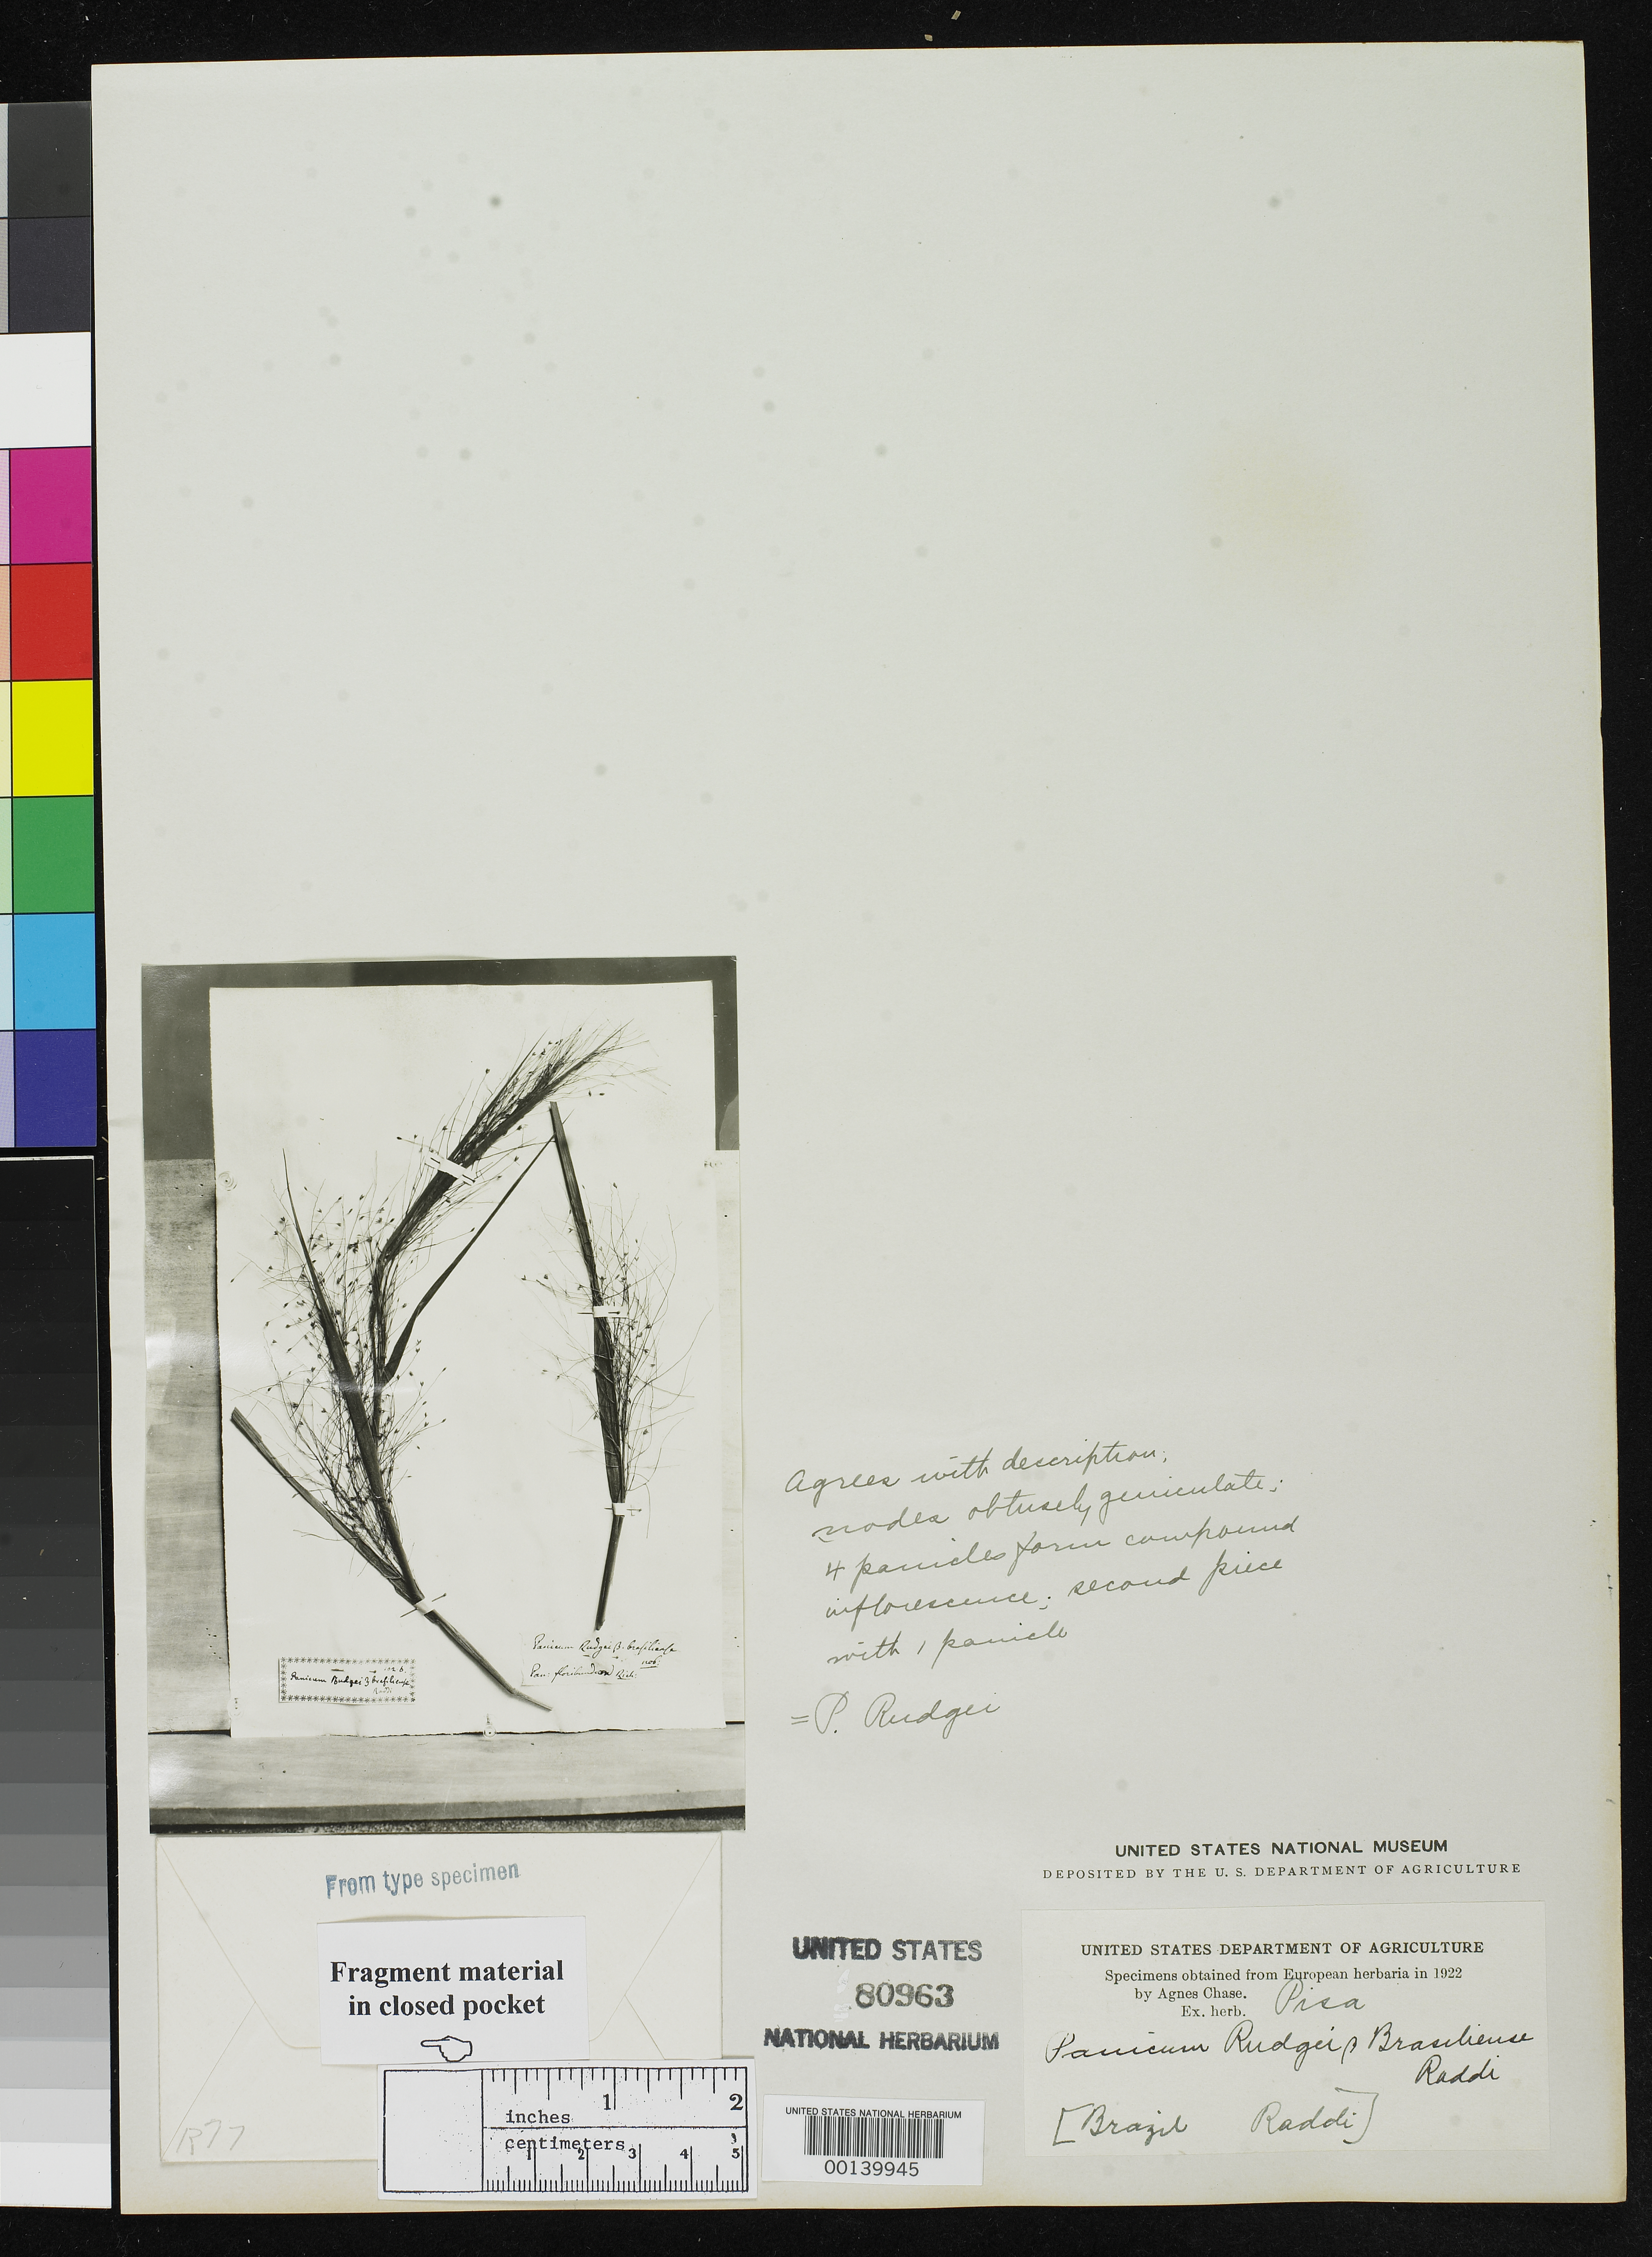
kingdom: Plantae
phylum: Tracheophyta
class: Liliopsida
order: Poales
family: Poaceae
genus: Panicum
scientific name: Panicum rudgei var. brasiliense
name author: Raddi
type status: Type Fragment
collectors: G. Raddi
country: Brazil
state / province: Rio de Janeiro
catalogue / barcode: US 80963